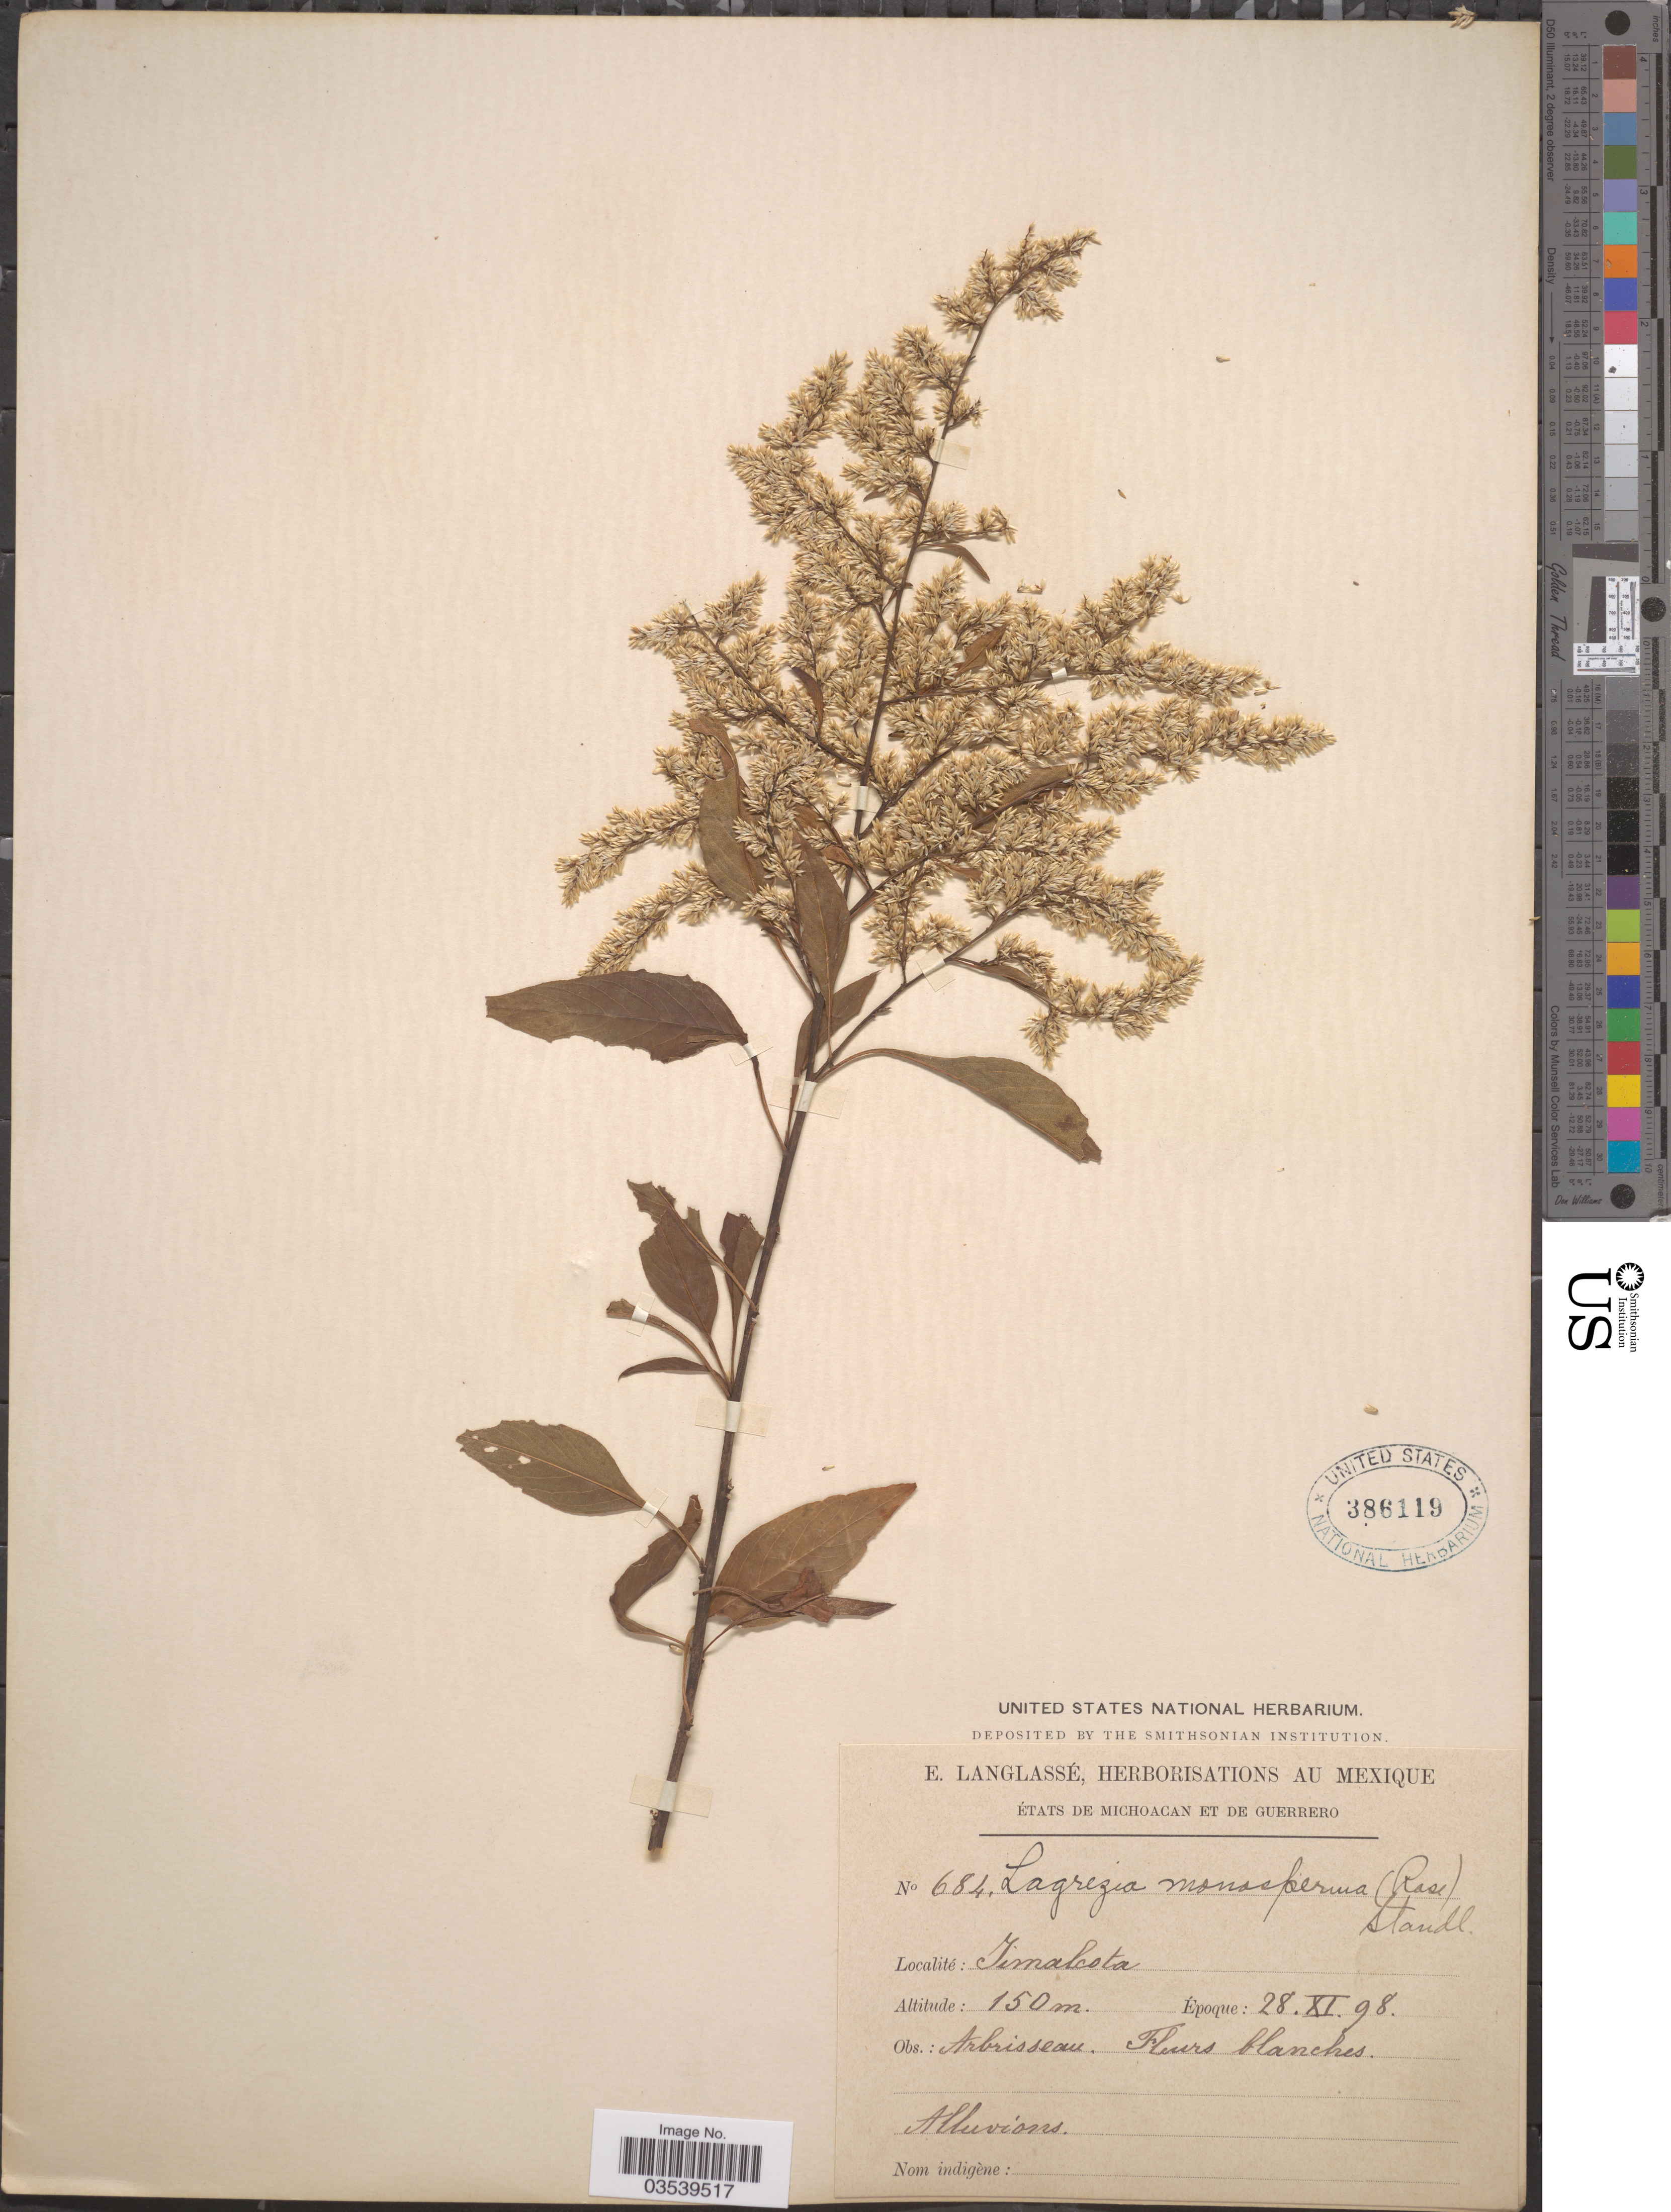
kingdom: Plantae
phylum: Tracheophyta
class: Magnoliopsida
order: Caryophyllales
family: Amaranthaceae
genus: Lagrezia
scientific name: Lagrezia monosperma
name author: (Rose) Standl.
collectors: E. Langlassé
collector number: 684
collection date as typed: Transcribed d/m/y: 28/11/98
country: Mexico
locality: États de Michoacan et de Guerrero. Timalcota.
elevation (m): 150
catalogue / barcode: US 386119